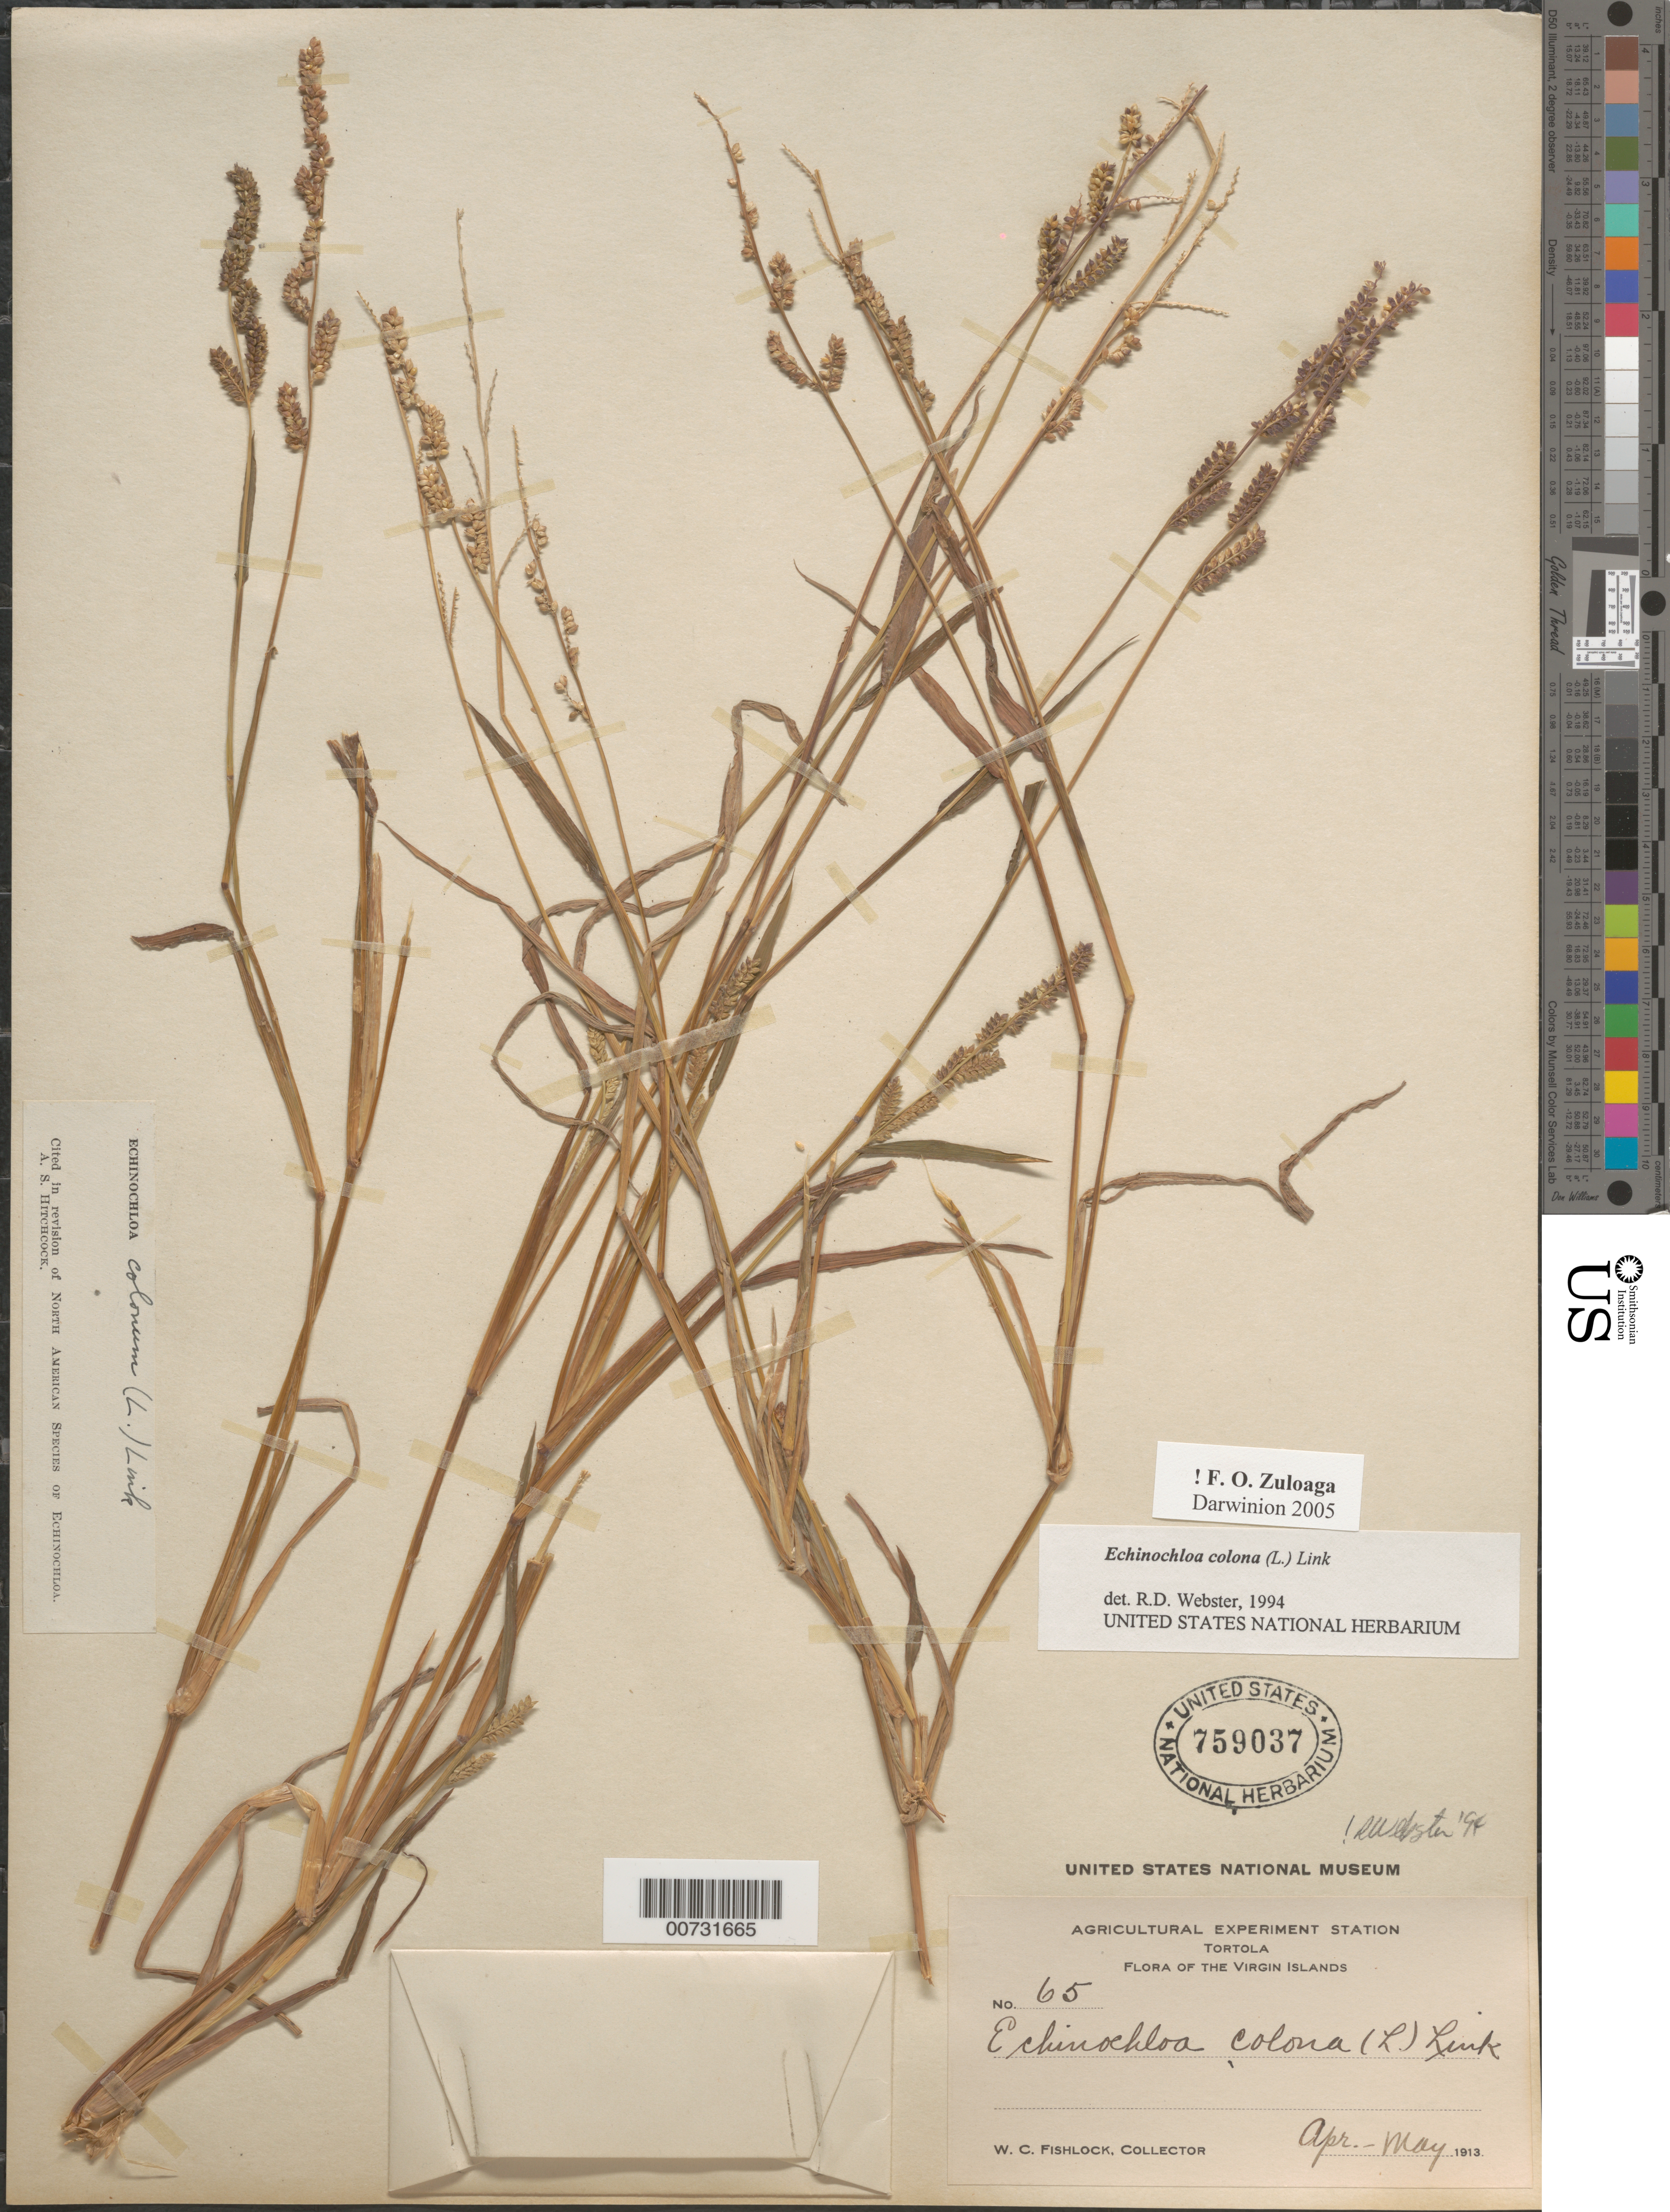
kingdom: Plantae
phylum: Tracheophyta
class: Liliopsida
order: Poales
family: Poaceae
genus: Echinochloa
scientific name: Echinochloa colona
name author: (L.) Link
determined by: Peterson, Paul M., (BOT), Smithsonian Institution - National Museum of Natural History (UNITED STATES)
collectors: W. Fishlock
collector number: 65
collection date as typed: Apr 1913 to -- May 1913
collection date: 1913-04/1913-05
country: British Virgin Islands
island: Tortola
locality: Tortola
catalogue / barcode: US 759037